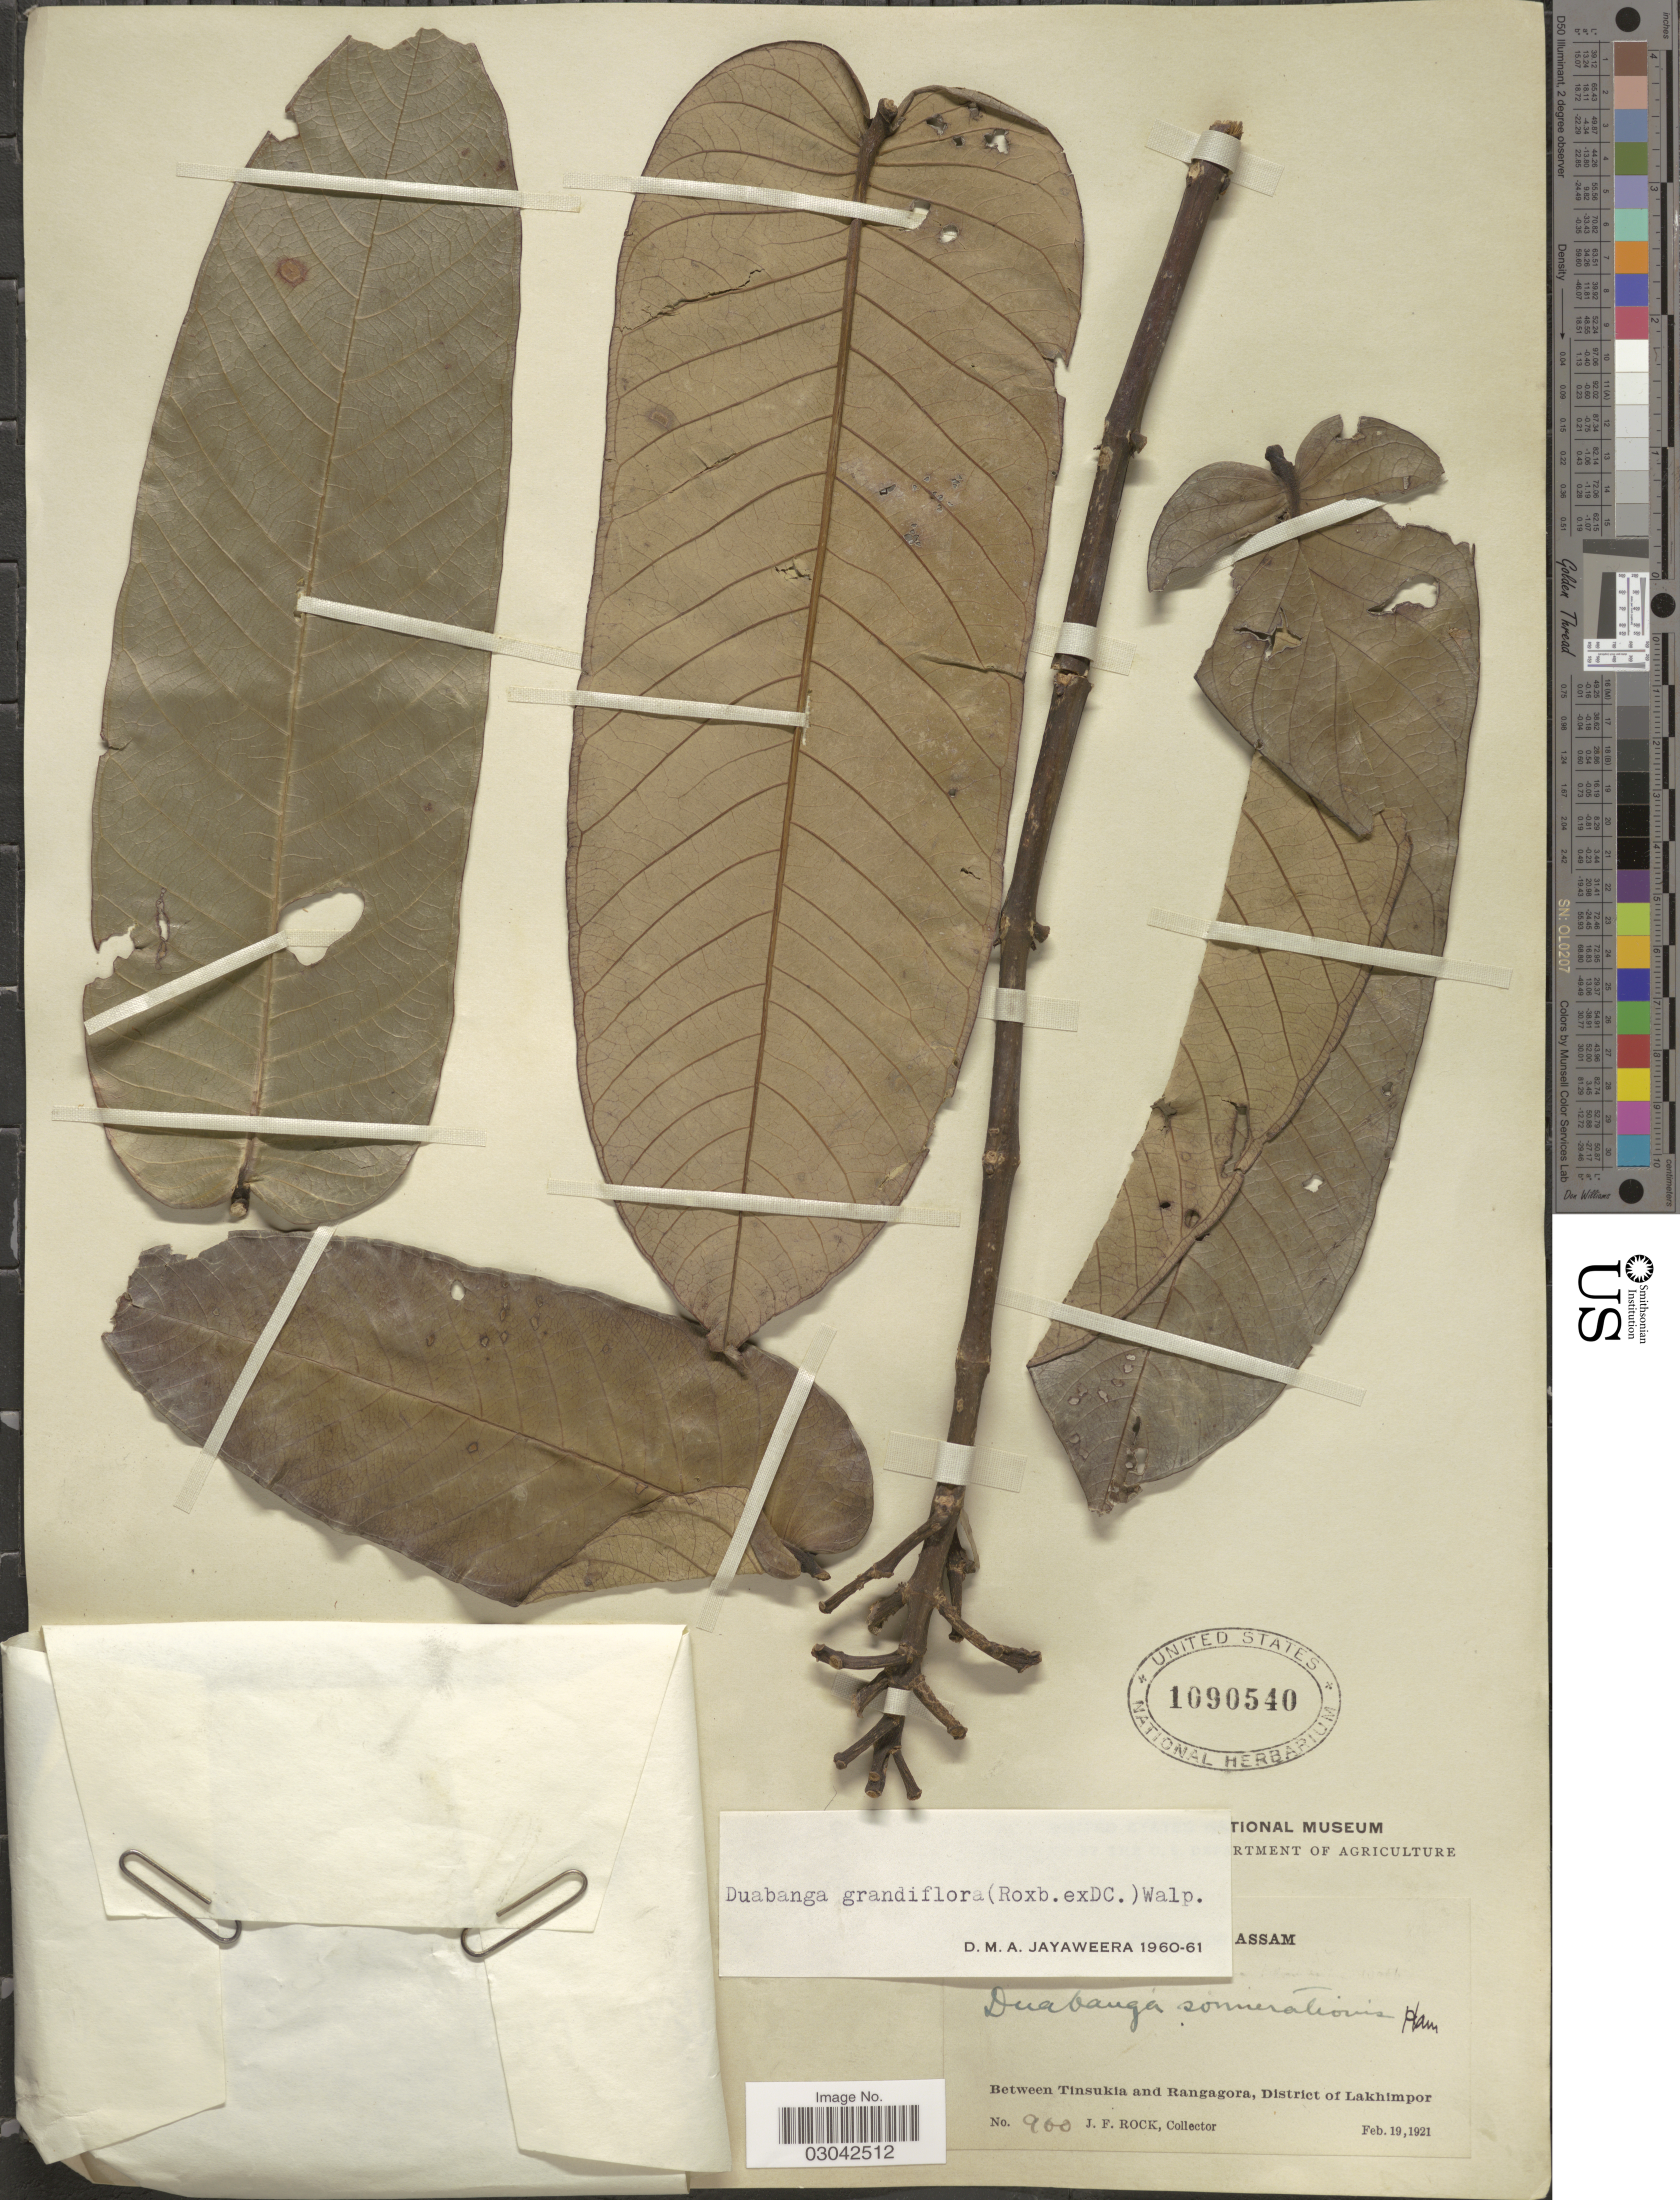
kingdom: Plantae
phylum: Tracheophyta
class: Magnoliopsida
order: Myrtales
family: Lythraceae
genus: Duabanga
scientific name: Duabanga grandiflora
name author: (Roxb. ex DC.) Walp.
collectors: J. Rock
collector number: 900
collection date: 1921-02-19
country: India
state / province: Assam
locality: Between Tinsukia and Rangagora, District of Lakhimpor.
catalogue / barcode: US 1090540